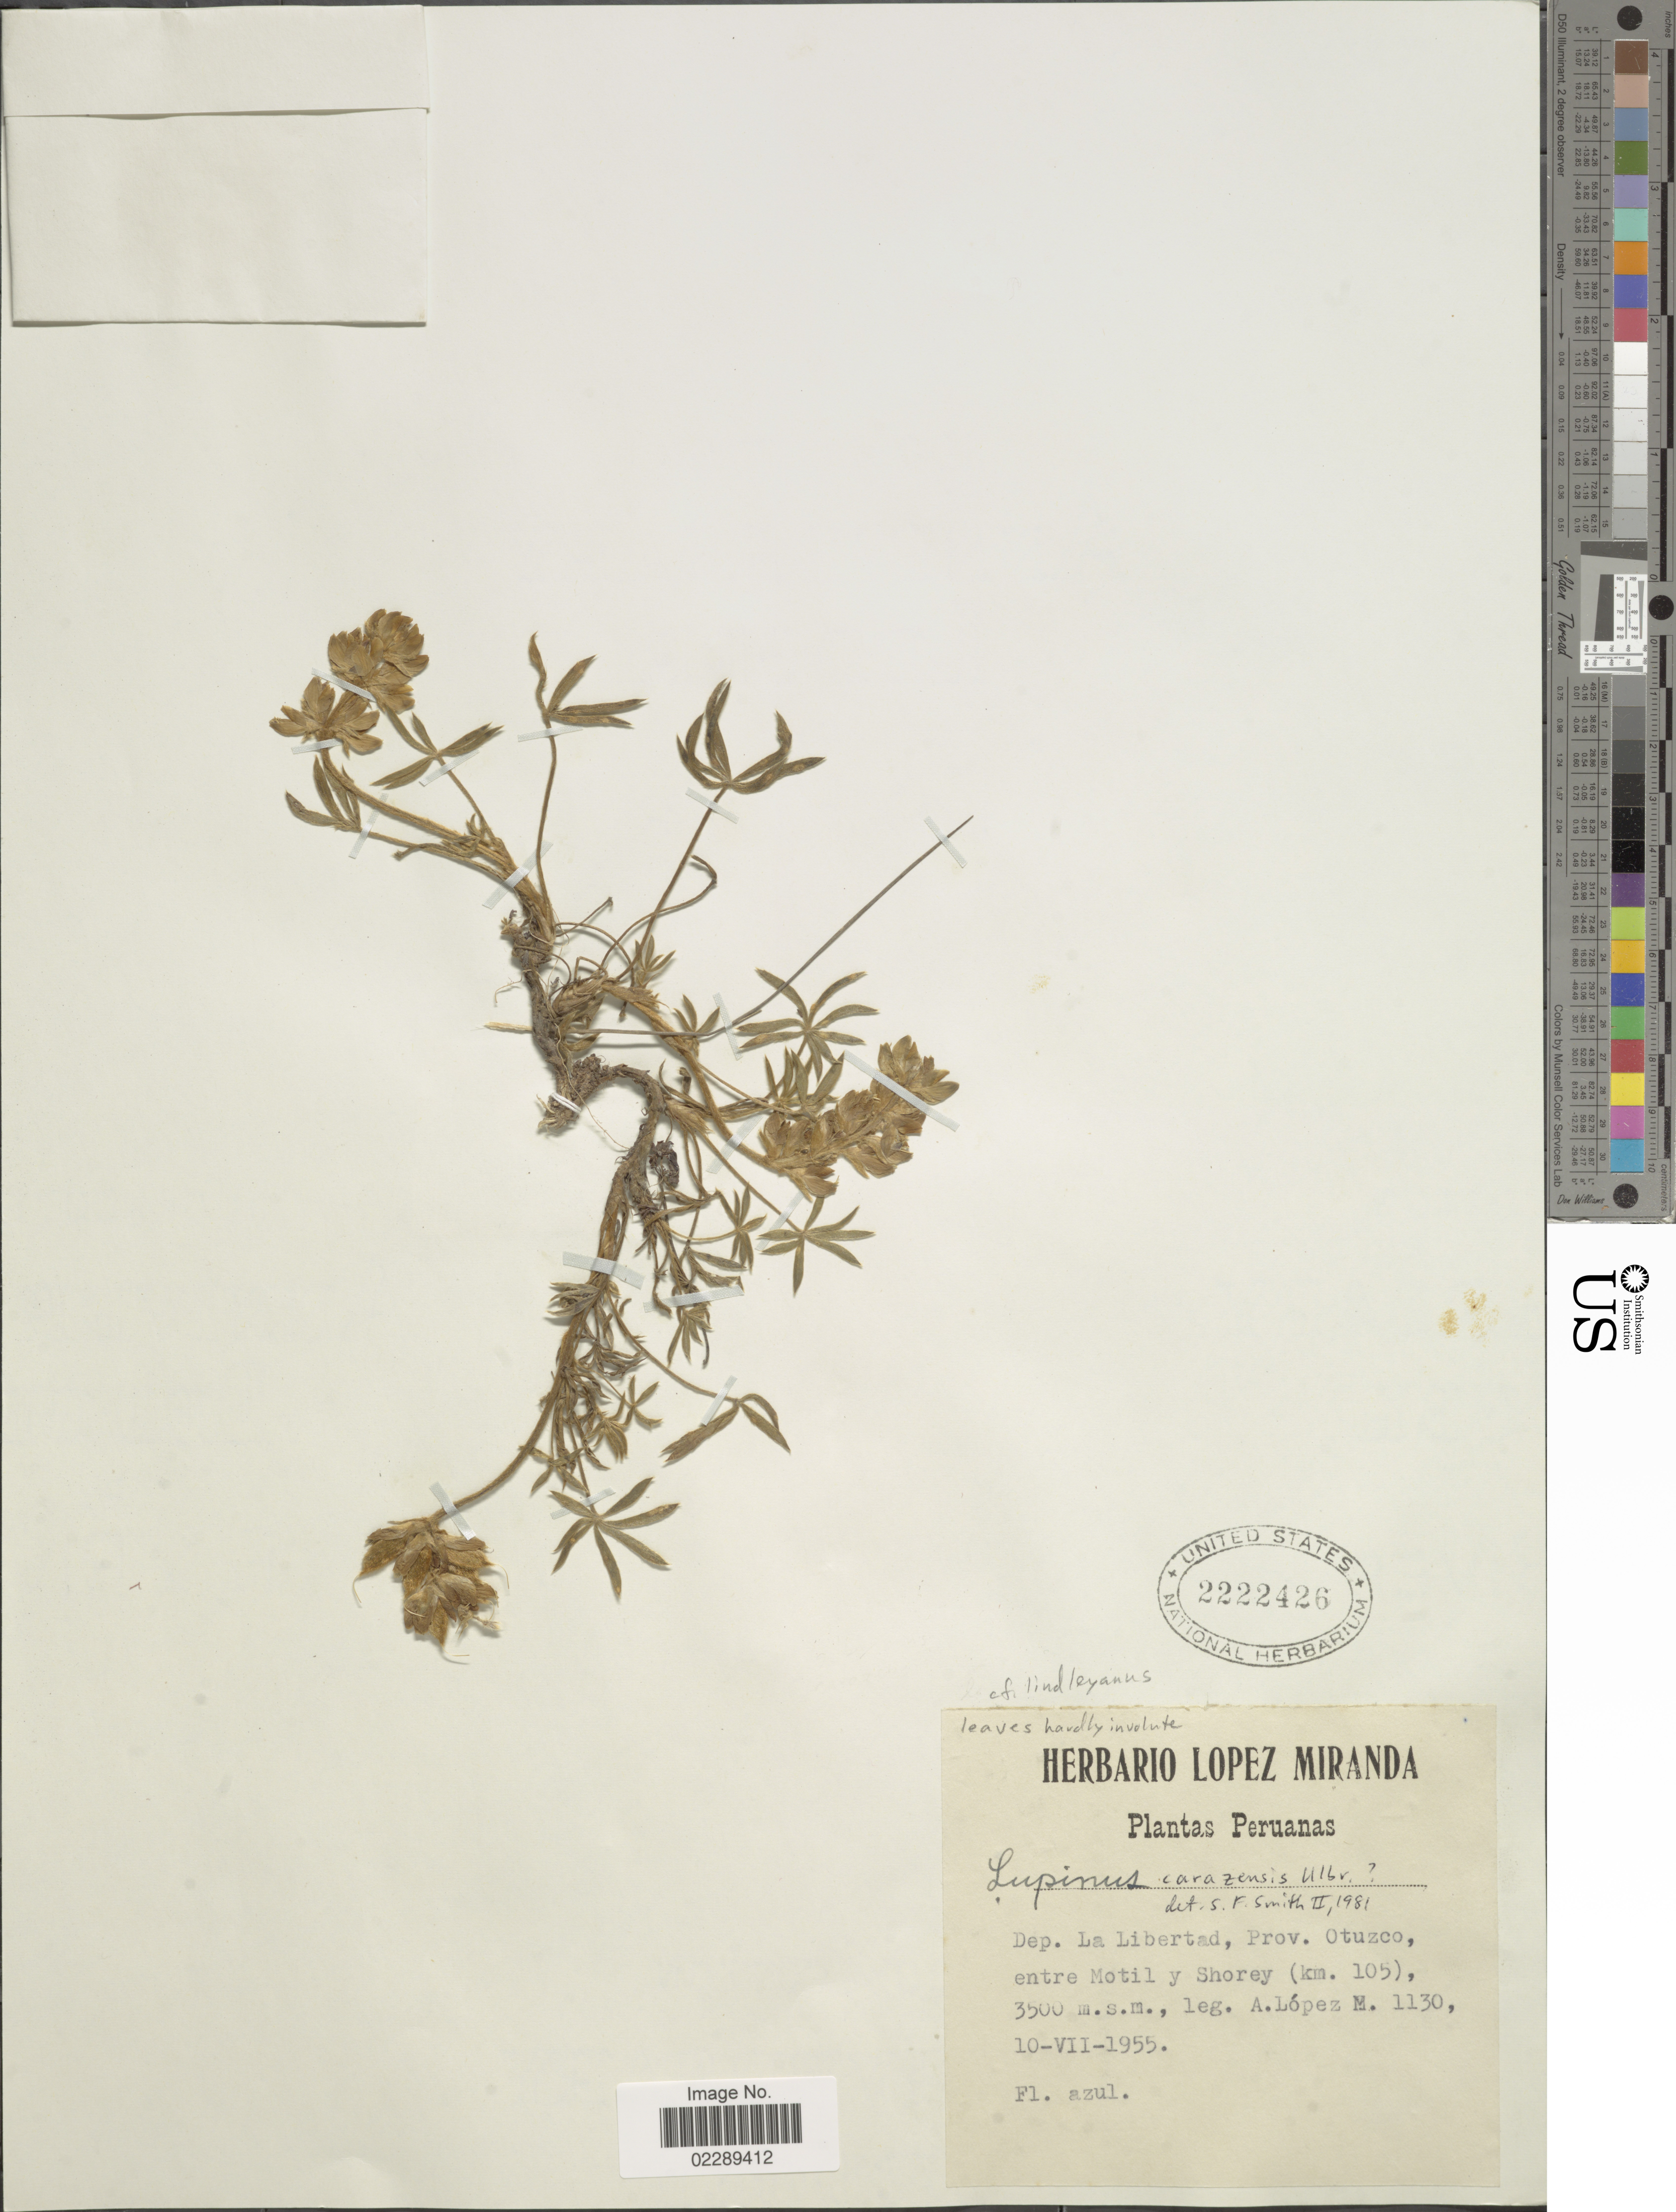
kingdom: Plantae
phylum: Tracheophyta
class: Magnoliopsida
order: Fabales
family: Fabaceae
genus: Lupinus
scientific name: Lupinus carazensis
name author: Ulbr.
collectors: A. López M.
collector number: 1130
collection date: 1955-07-10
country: Peru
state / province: La Libertad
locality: Prov. Otuzco, entre Motil y Shorey (km. 105)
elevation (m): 3500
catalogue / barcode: US 2222426